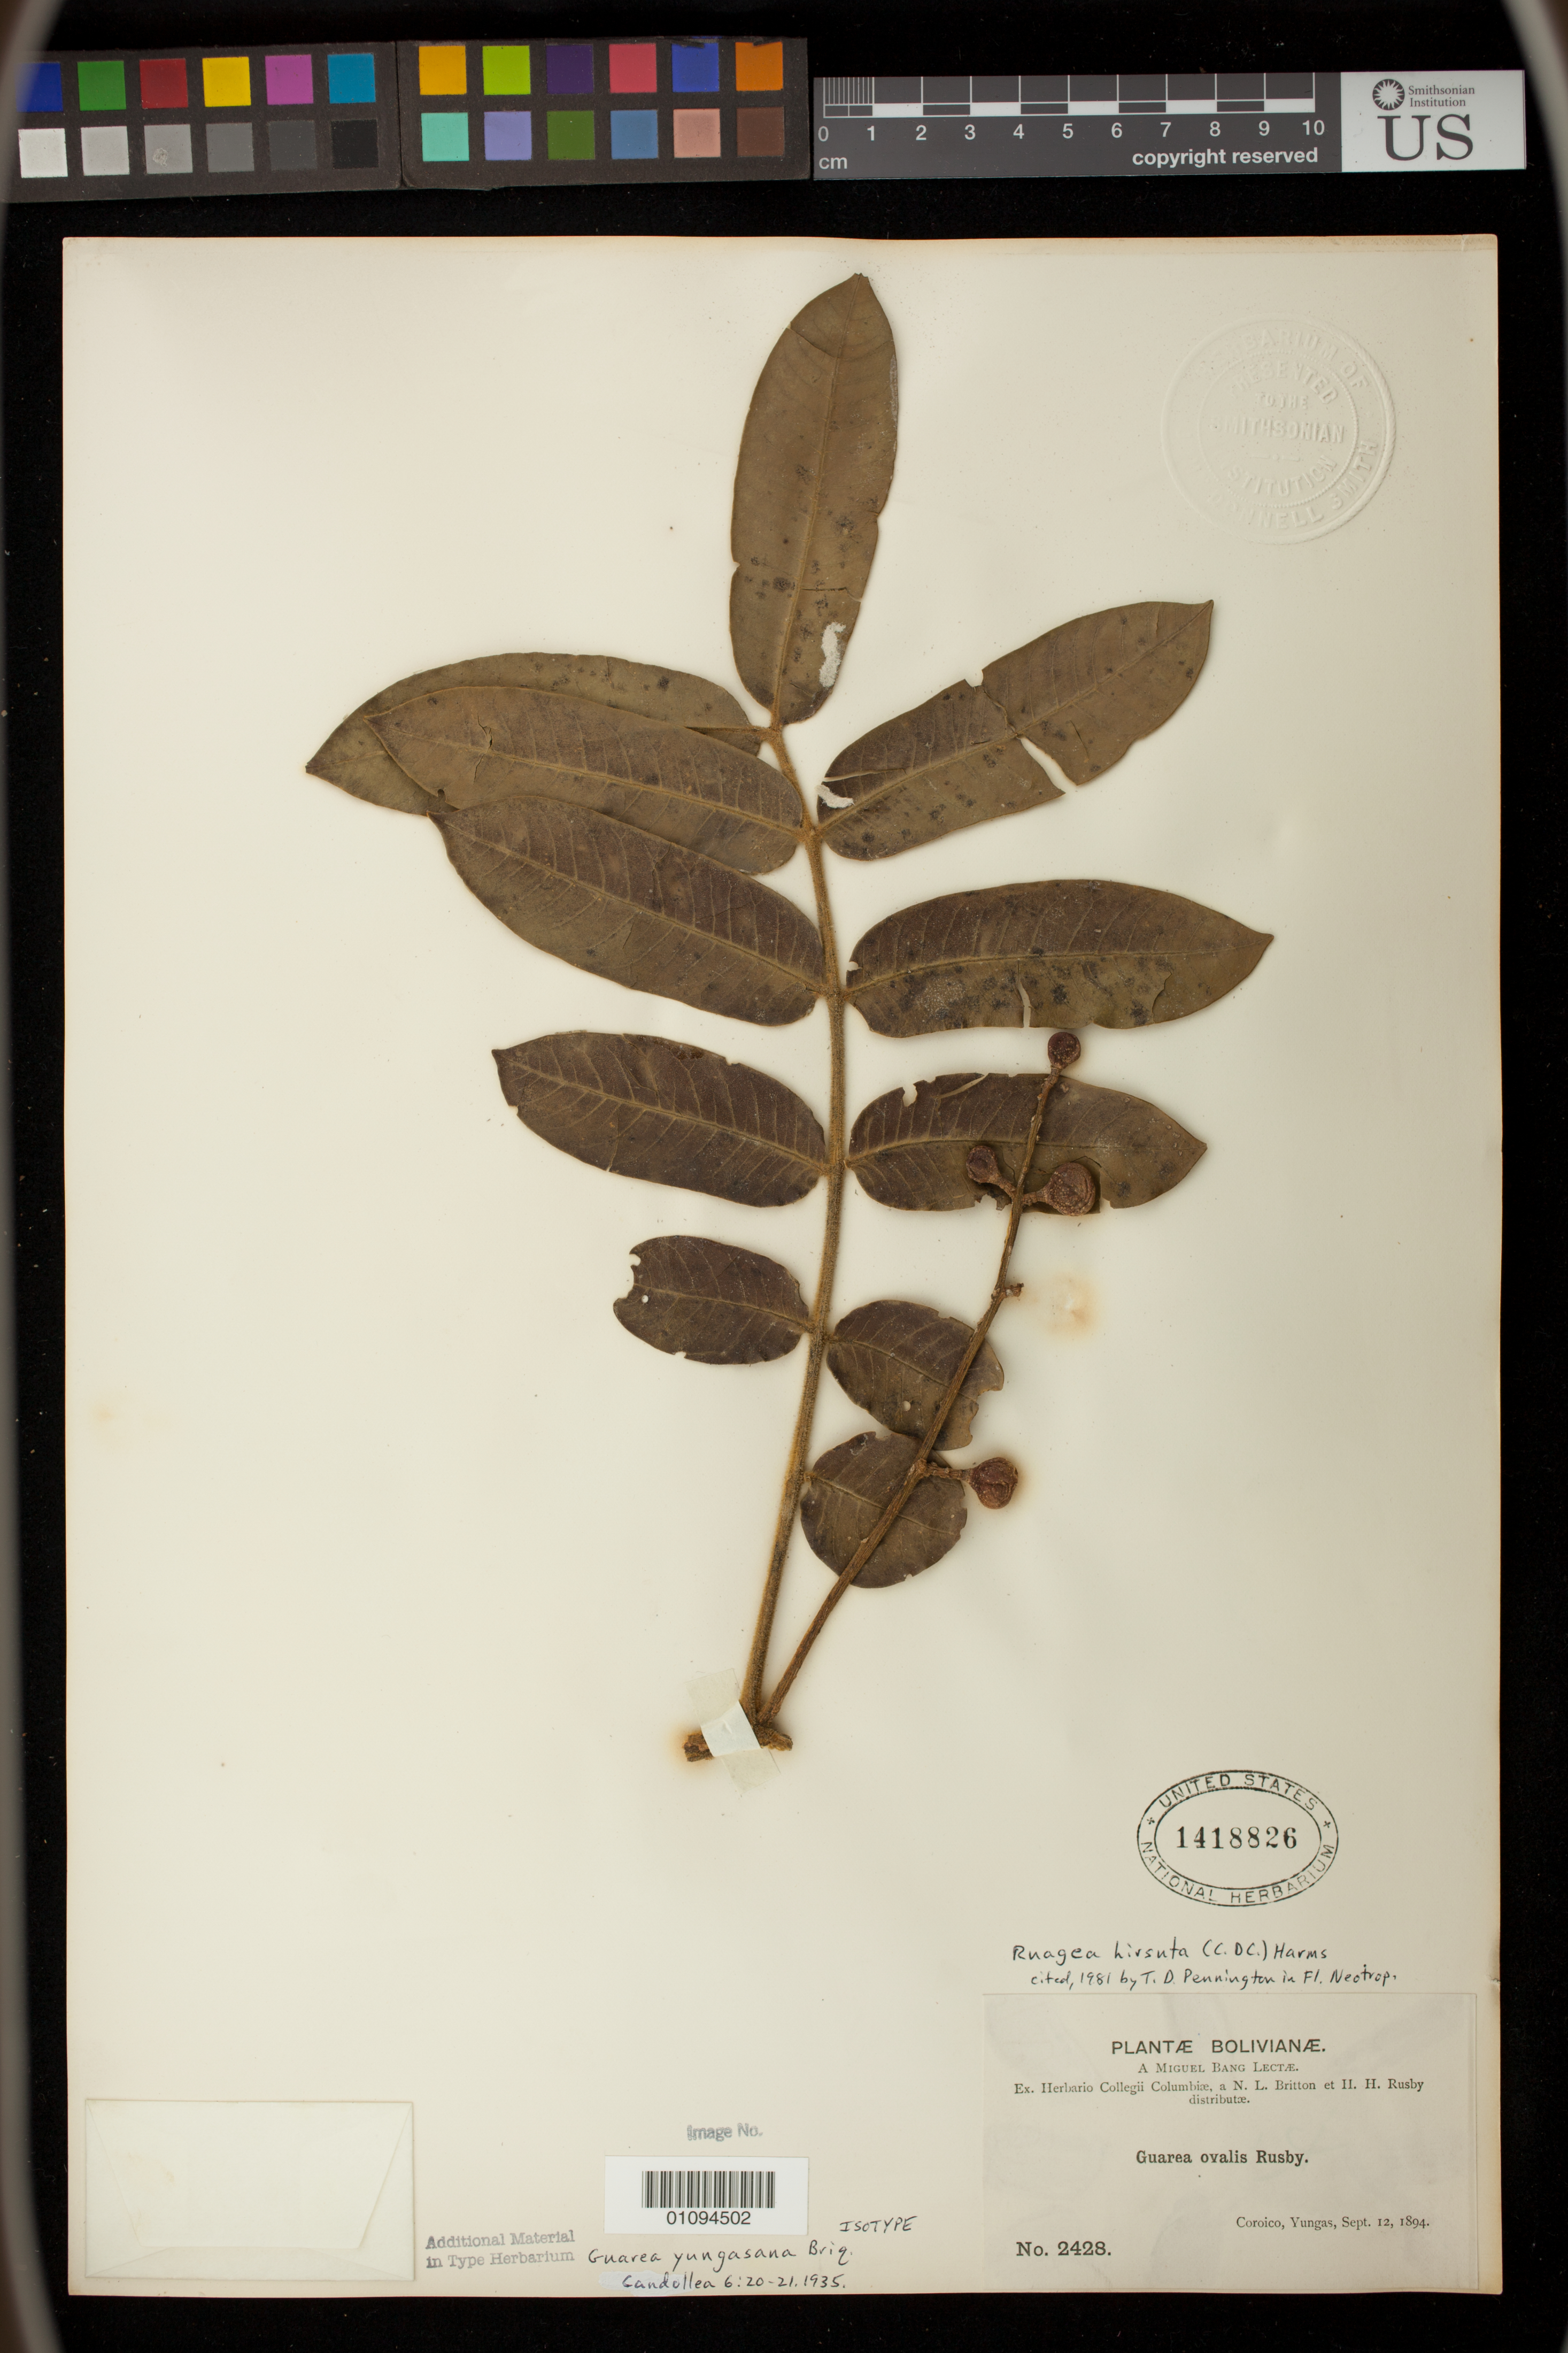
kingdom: Plantae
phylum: Tracheophyta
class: Magnoliopsida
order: Sapindales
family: Meliaceae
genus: Guarea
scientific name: Guarea yungasana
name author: Briq.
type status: Isotype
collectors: M. Bang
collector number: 2428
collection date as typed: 12 Sep 1894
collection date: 1894-09-12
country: Bolivia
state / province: La Paz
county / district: Yungas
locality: Coroico.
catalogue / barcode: US 1418826